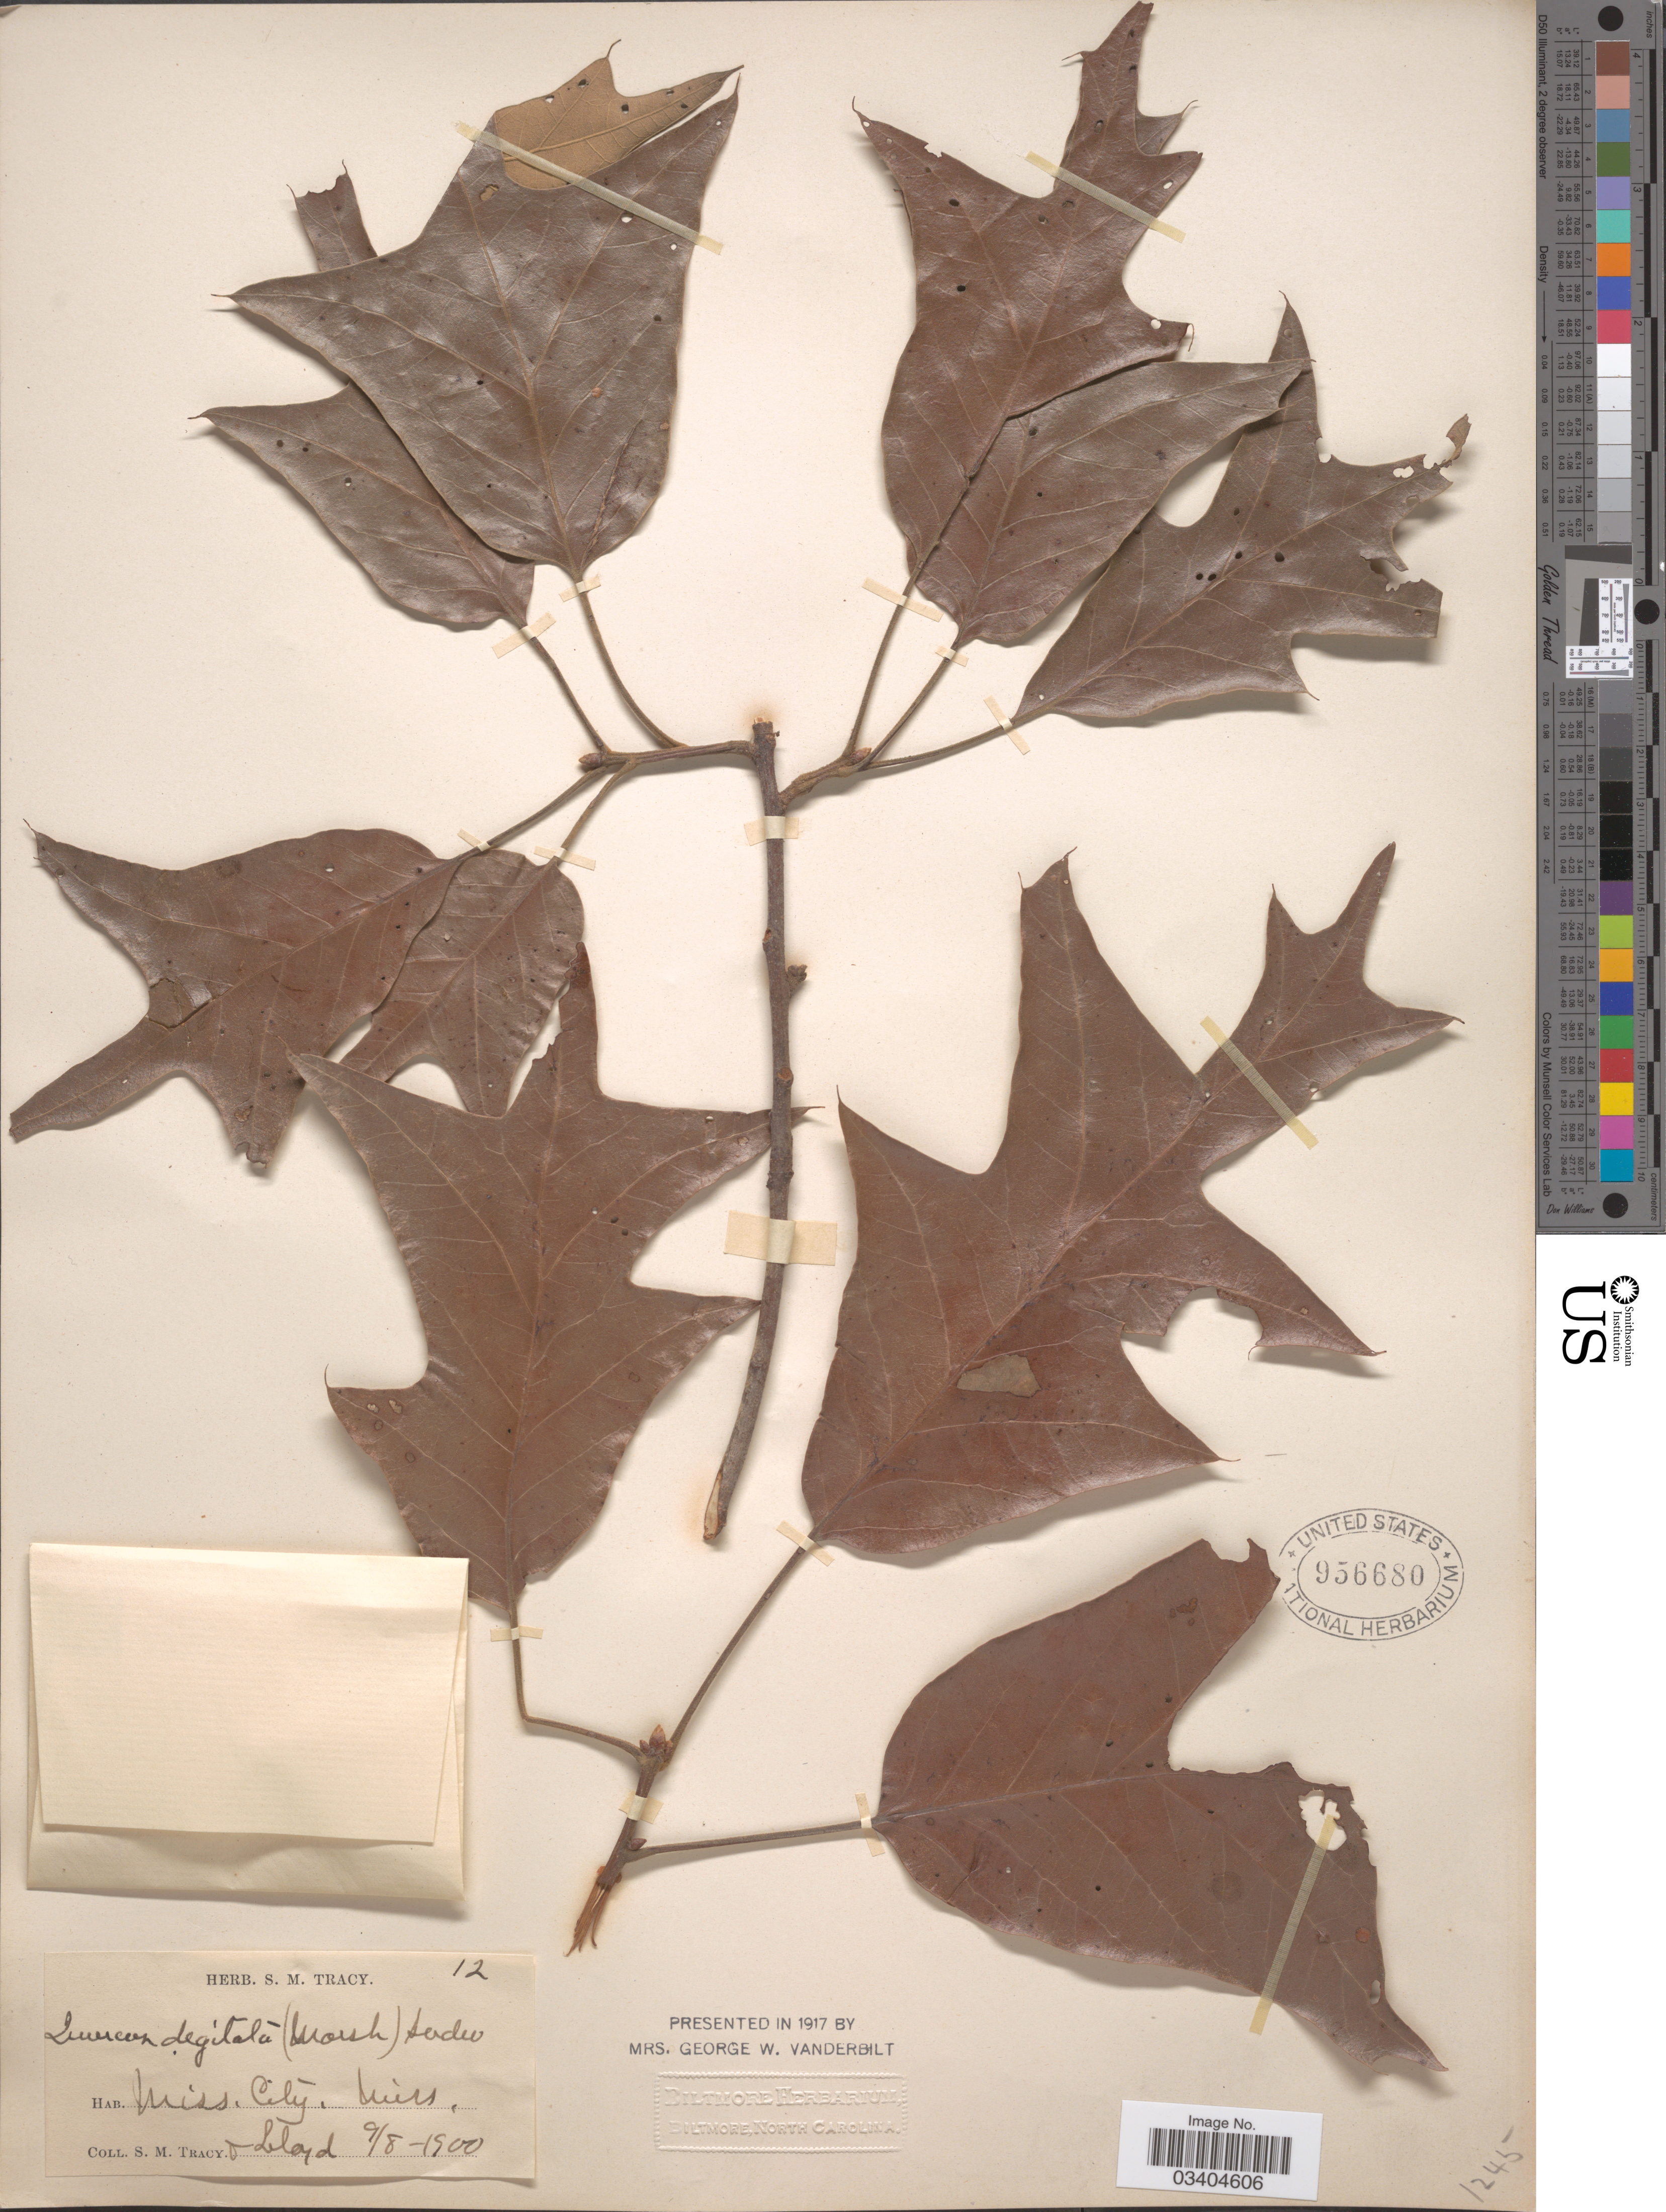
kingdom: Plantae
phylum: Tracheophyta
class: Magnoliopsida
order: Fagales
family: Fagaceae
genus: Quercus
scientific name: Quercus falcata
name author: Michx.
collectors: S. M. Tracy & -- Lloyd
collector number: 12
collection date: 1900-09-08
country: United States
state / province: Mississippi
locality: Miss. City.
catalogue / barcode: US 956680